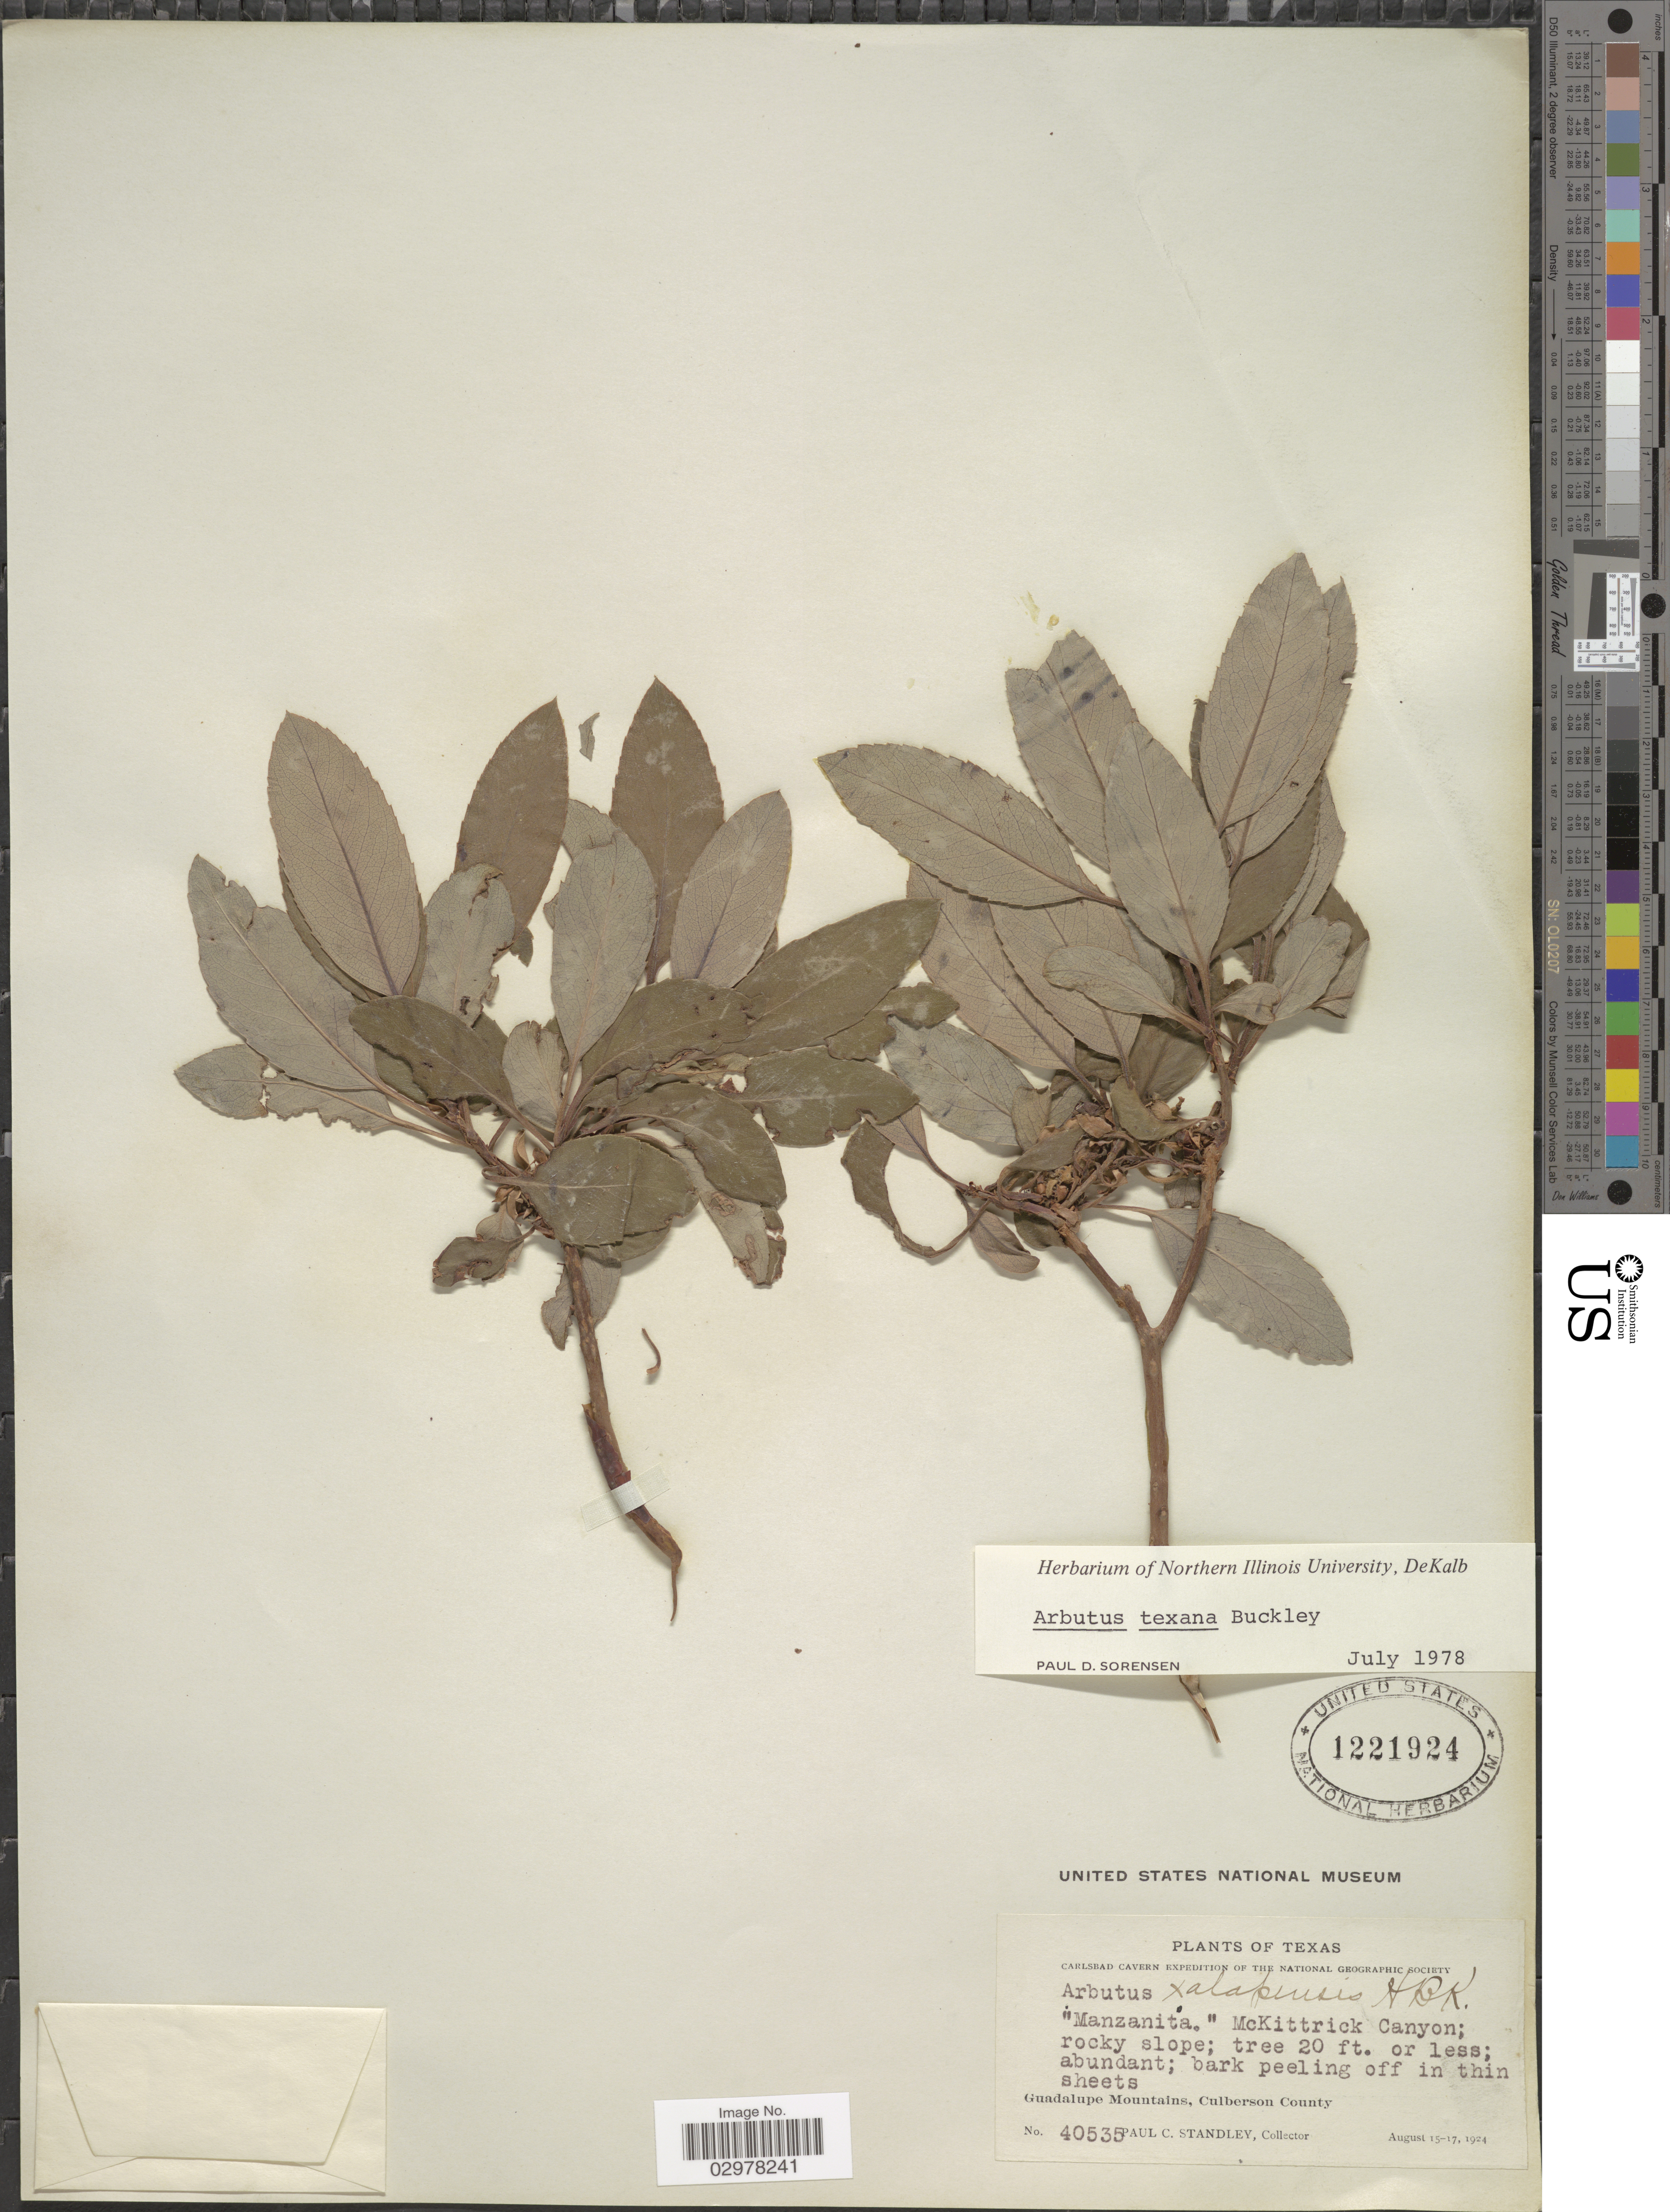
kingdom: Plantae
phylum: Tracheophyta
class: Magnoliopsida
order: Ericales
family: Ericaceae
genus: Arbutus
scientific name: Arbutus texana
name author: Buckley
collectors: P. C. Standley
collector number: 40535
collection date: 1924-08-15/1924-08-17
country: United States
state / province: Texas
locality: Manzanita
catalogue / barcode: US 1221924